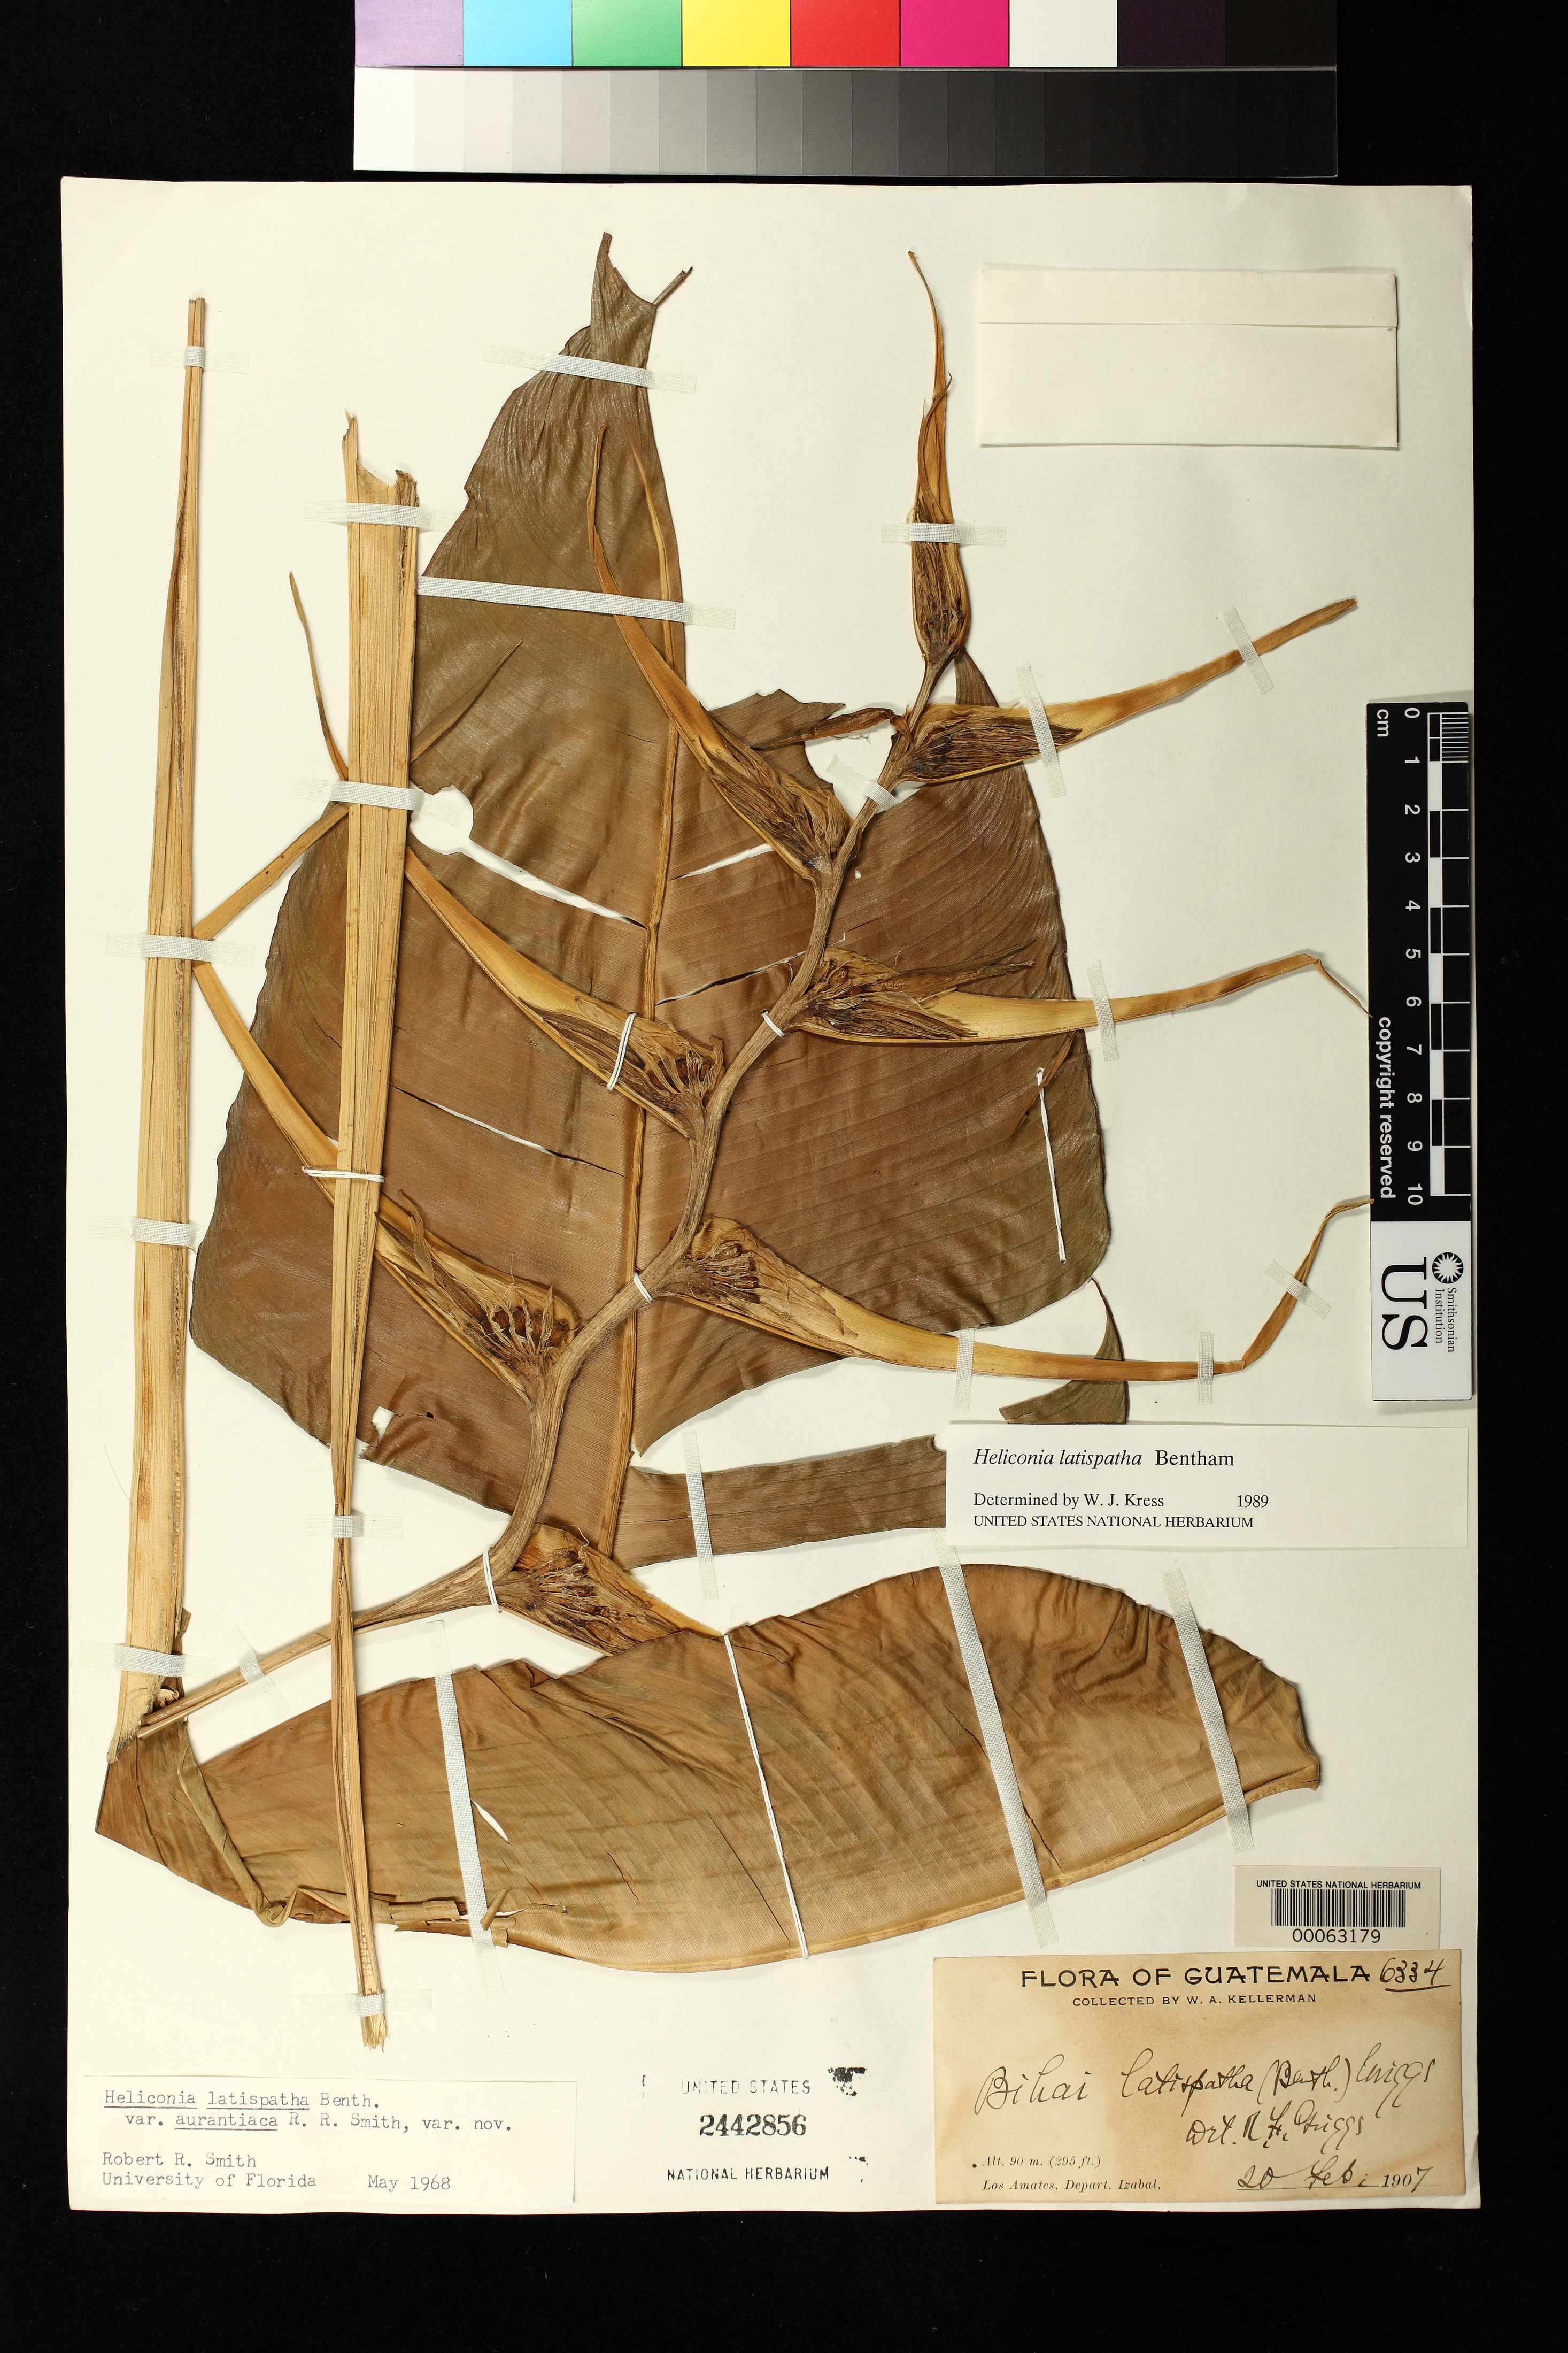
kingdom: Plantae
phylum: Tracheophyta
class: Liliopsida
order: Zingiberales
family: Heliconiaceae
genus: Heliconia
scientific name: Heliconia latispatha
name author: Benth.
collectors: W. A. Kellerman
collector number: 6334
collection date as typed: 20 Feb 1907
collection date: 1907-02-20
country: Guatemala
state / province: Izabal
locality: Los Amates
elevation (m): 90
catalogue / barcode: US 2442856